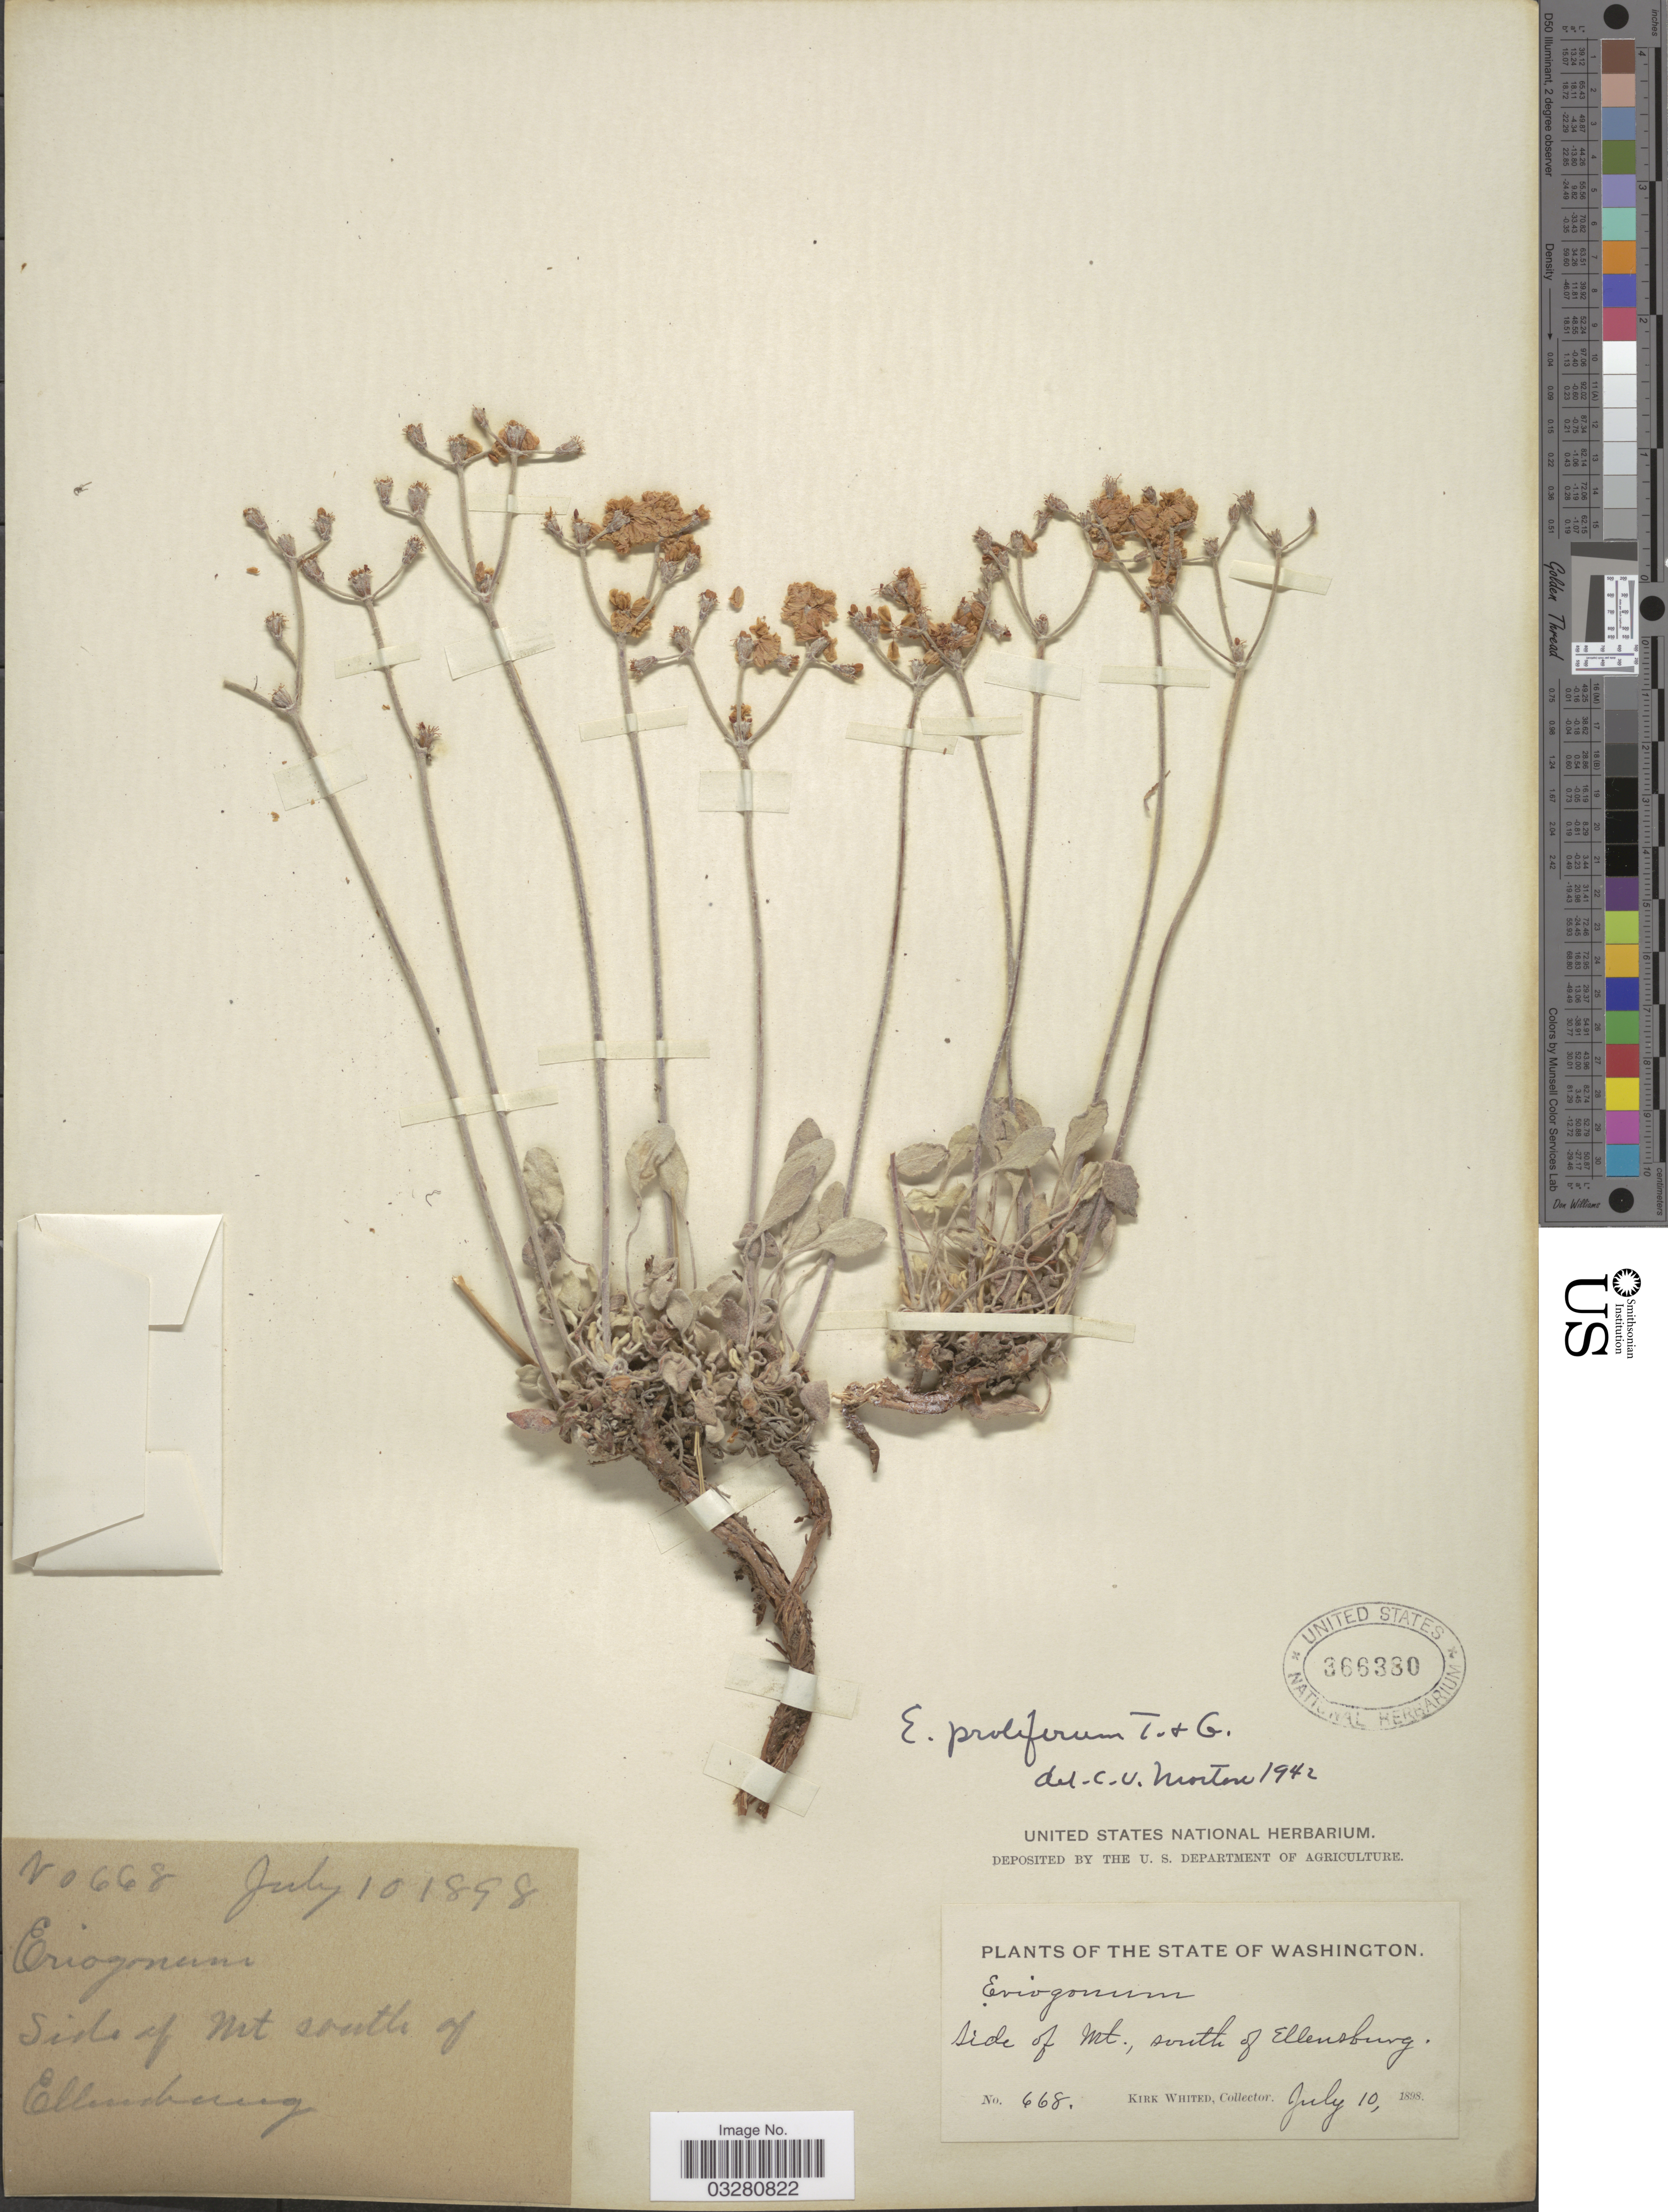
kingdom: Plantae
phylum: Tracheophyta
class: Magnoliopsida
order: Caryophyllales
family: Polygonaceae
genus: Eriogonum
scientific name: Eriogonum strictum subsp. anserinum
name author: (Greene) Munz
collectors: K. Whited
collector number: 668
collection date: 1898-07-10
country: United States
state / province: Washington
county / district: Kittitas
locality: Side of mt., south of Ellensburg.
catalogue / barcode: US 366380